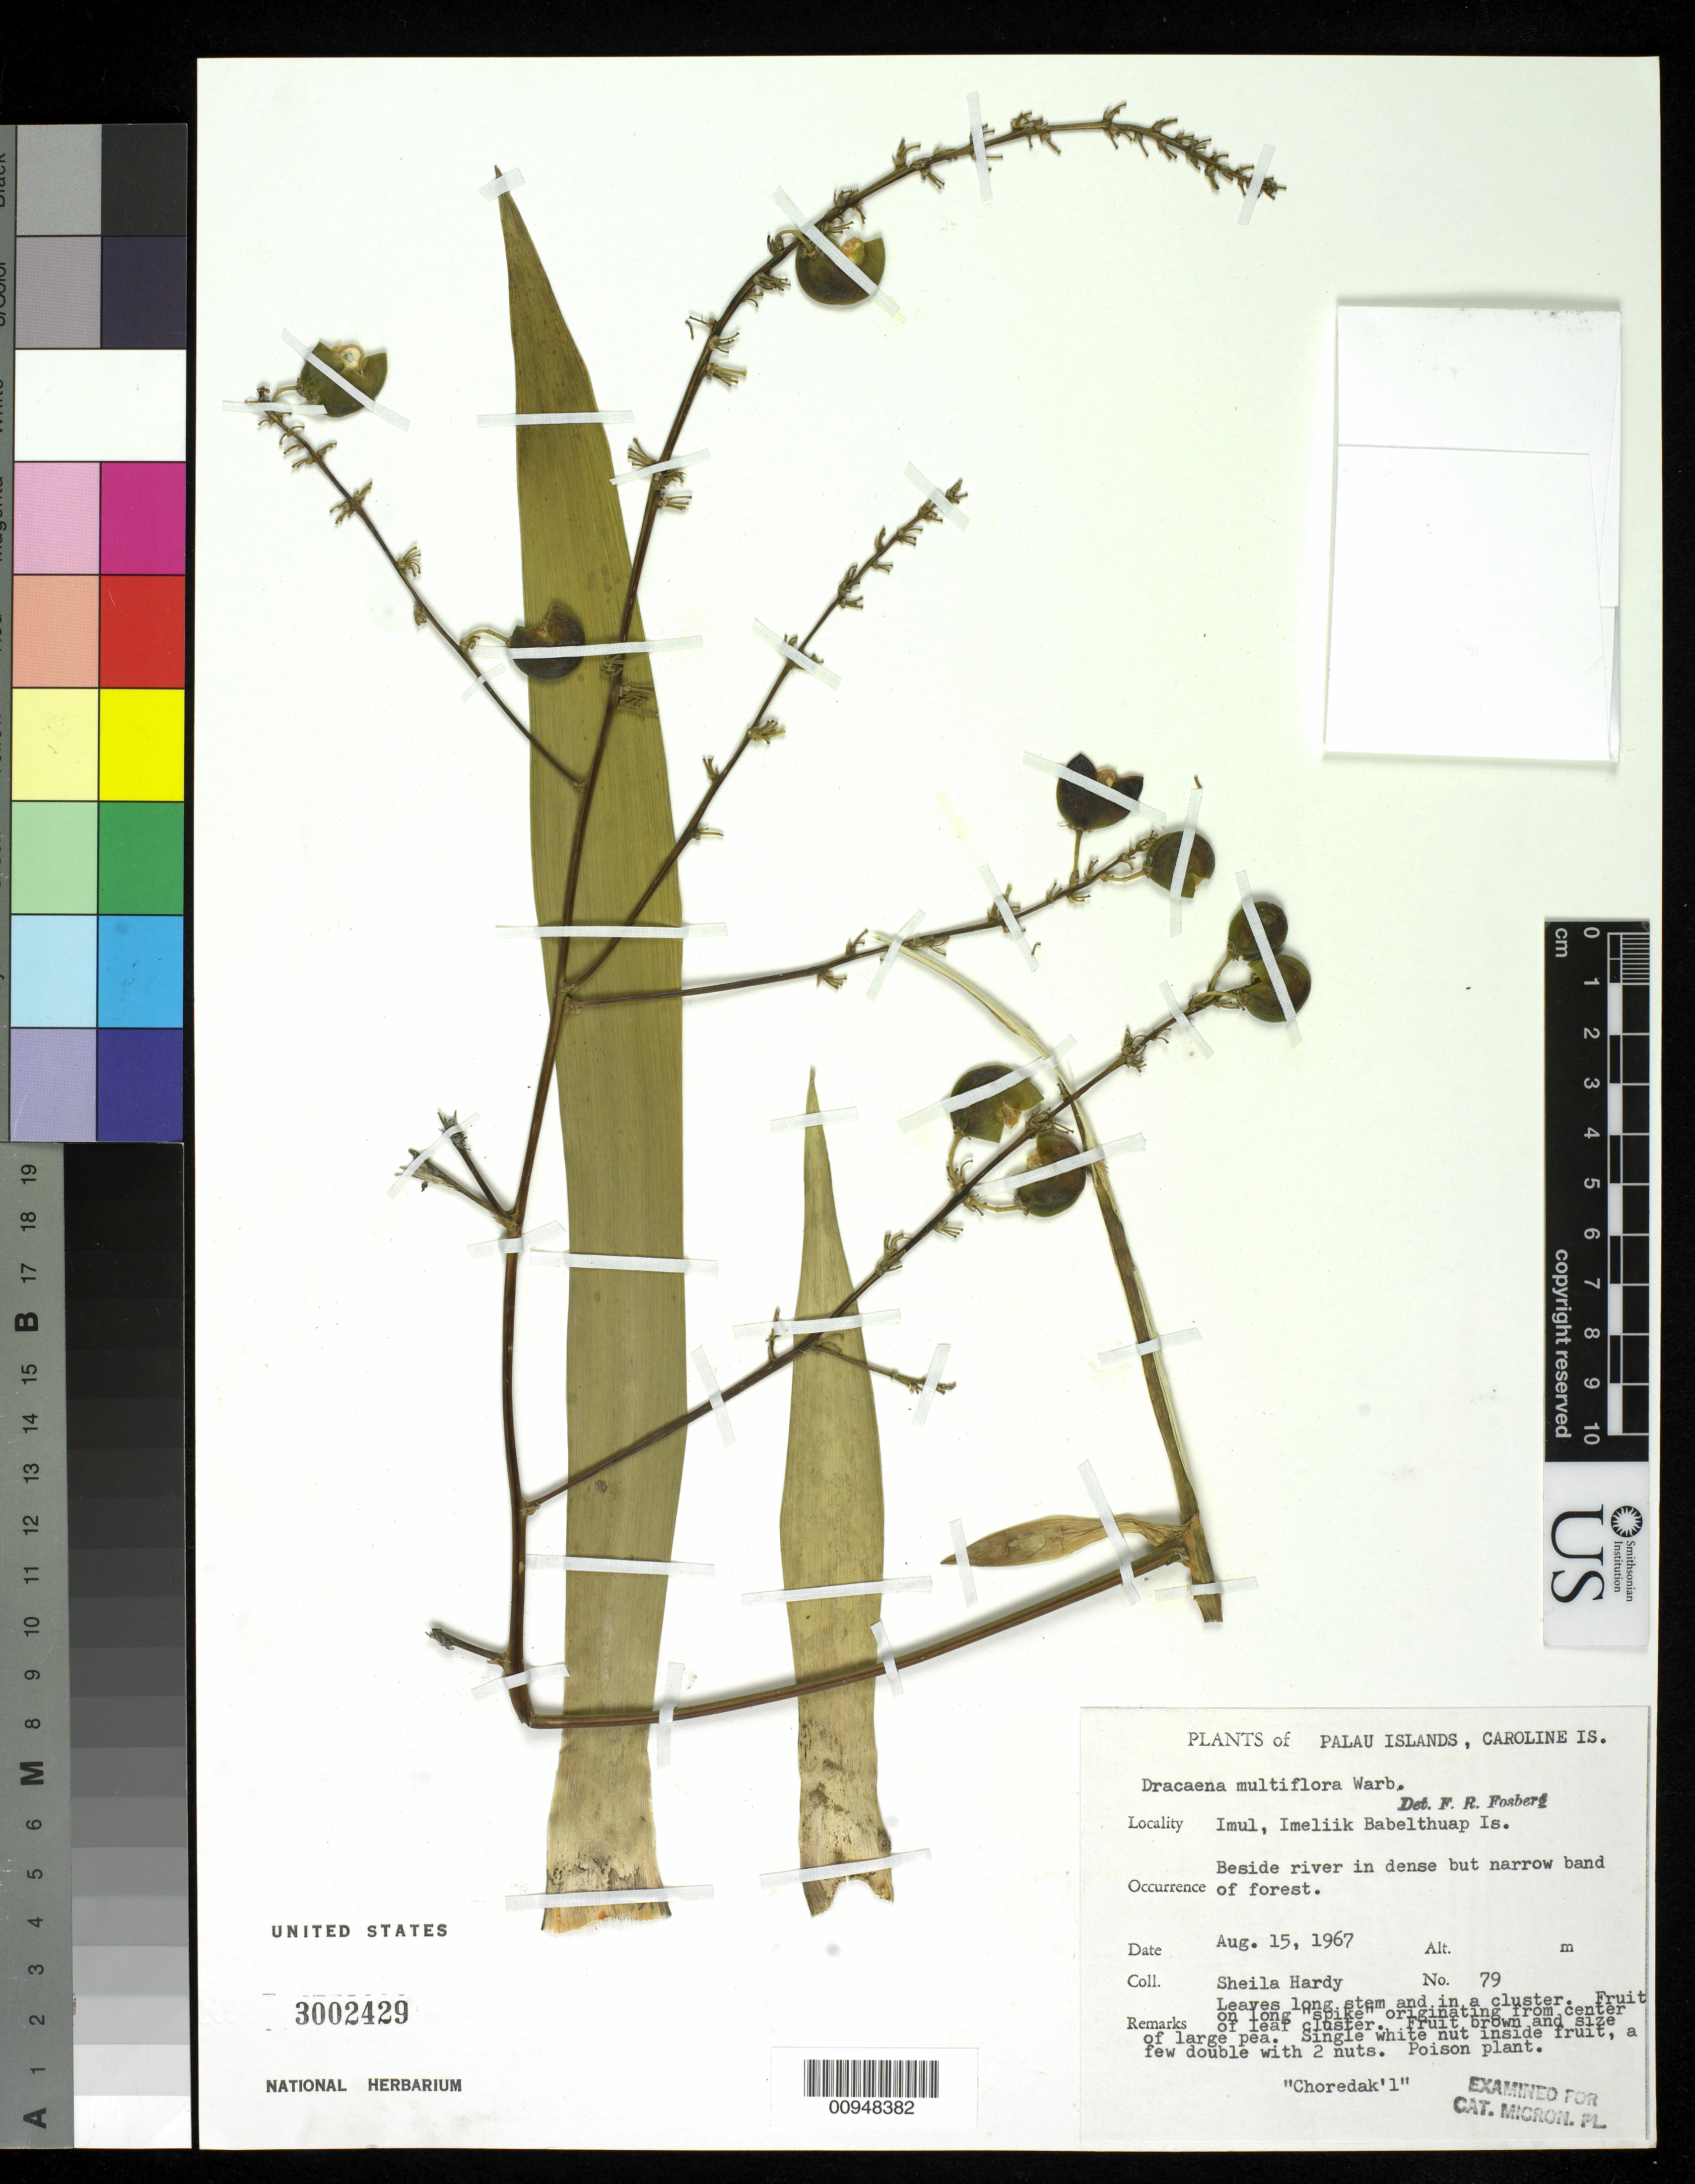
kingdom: Plantae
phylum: Tracheophyta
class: Liliopsida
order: Asparagales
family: Asparagaceae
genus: Dracaena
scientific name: Dracaena multiflora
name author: Warb. ex Sarasin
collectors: S. Hardy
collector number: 79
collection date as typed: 15 Aug 1967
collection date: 1967-08-15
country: Palau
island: Babeldaob [Babelthuap]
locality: Beside river in dense but narrow band of forest.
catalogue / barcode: US 3002429